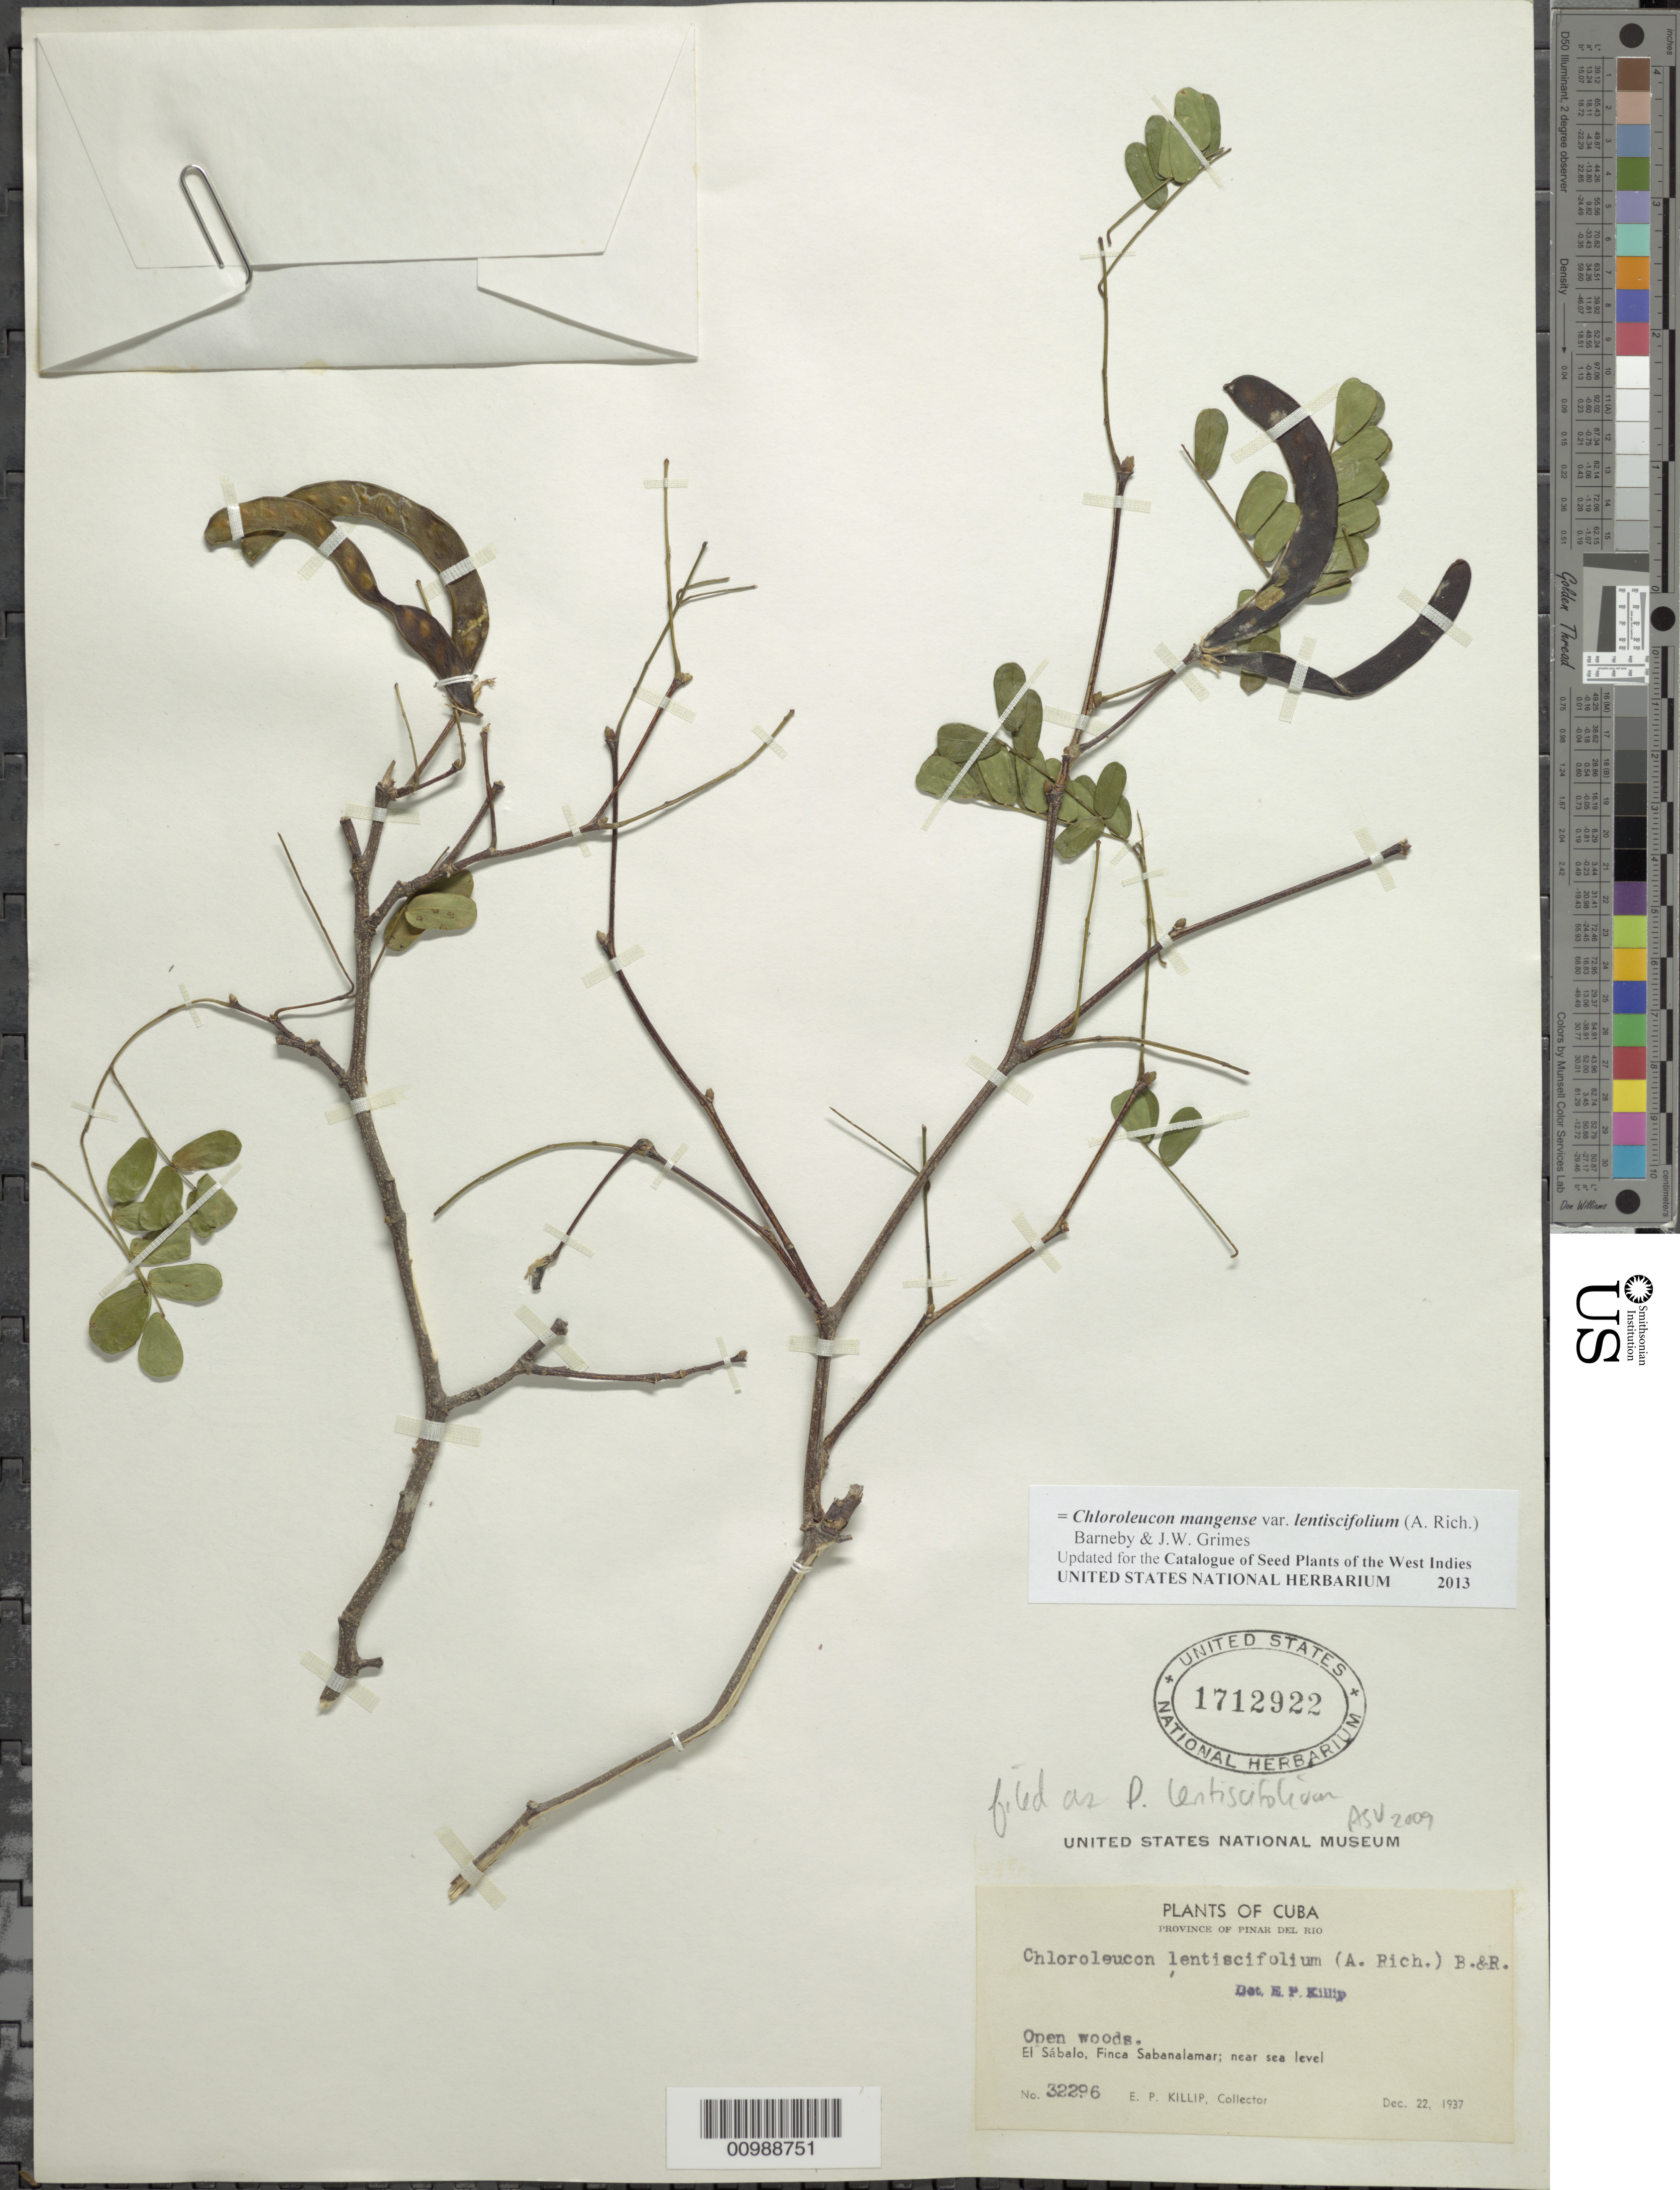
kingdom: Plantae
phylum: Tracheophyta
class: Magnoliopsida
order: Fabales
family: Fabaceae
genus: Chloroleucon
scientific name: Chloroleucon mangense var. lentiscifolium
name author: (A. Rich.) Barneby & J.W. Grimes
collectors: E. P. Killip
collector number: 32296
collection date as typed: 22 Dec 1937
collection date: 1937-12-22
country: Cuba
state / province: Pinar del Rio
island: Cuba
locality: El Sabalo; Finca Sabanalamar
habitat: Open woods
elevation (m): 0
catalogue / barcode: US 1712922